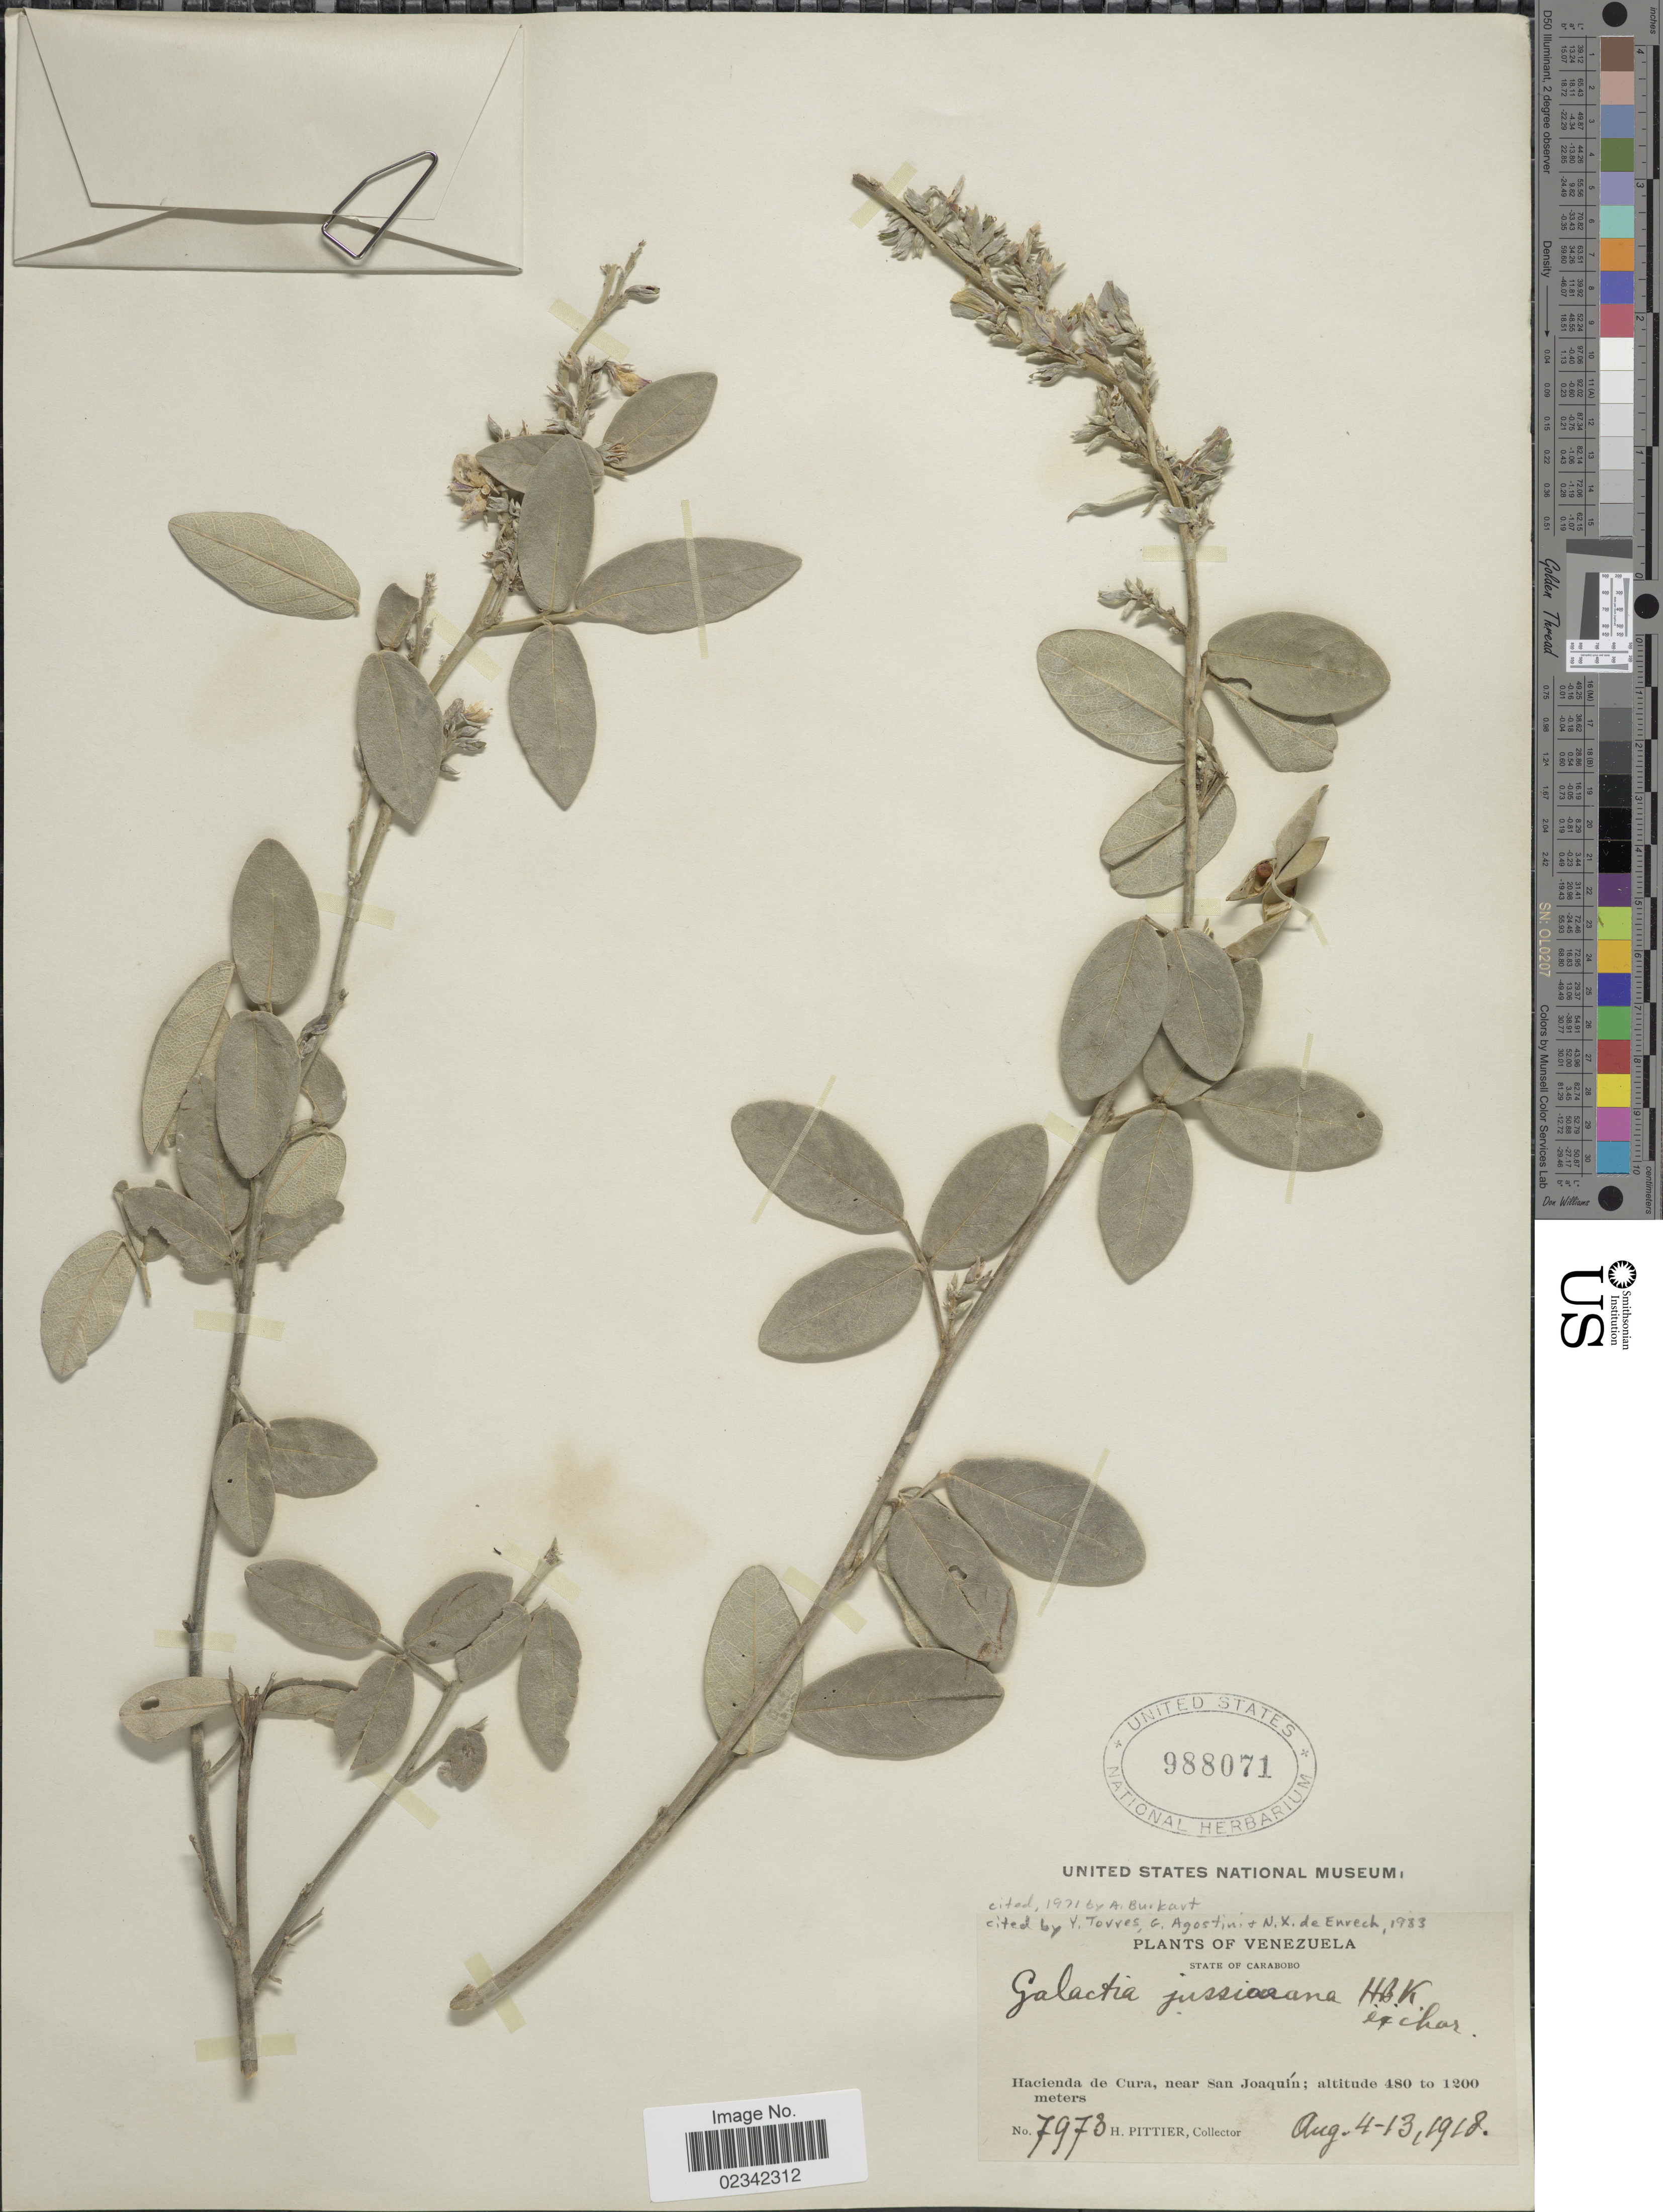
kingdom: Plantae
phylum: Tracheophyta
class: Magnoliopsida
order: Fabales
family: Fabaceae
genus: Galactia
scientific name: Galactia jussiaeana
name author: Kunth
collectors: H. F. Pittier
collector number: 7973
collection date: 1918-08-04/1918-08-13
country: Venezuela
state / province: Carabobo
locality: Hacienda de Cura, near San Joaquin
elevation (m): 480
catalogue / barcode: US 988071